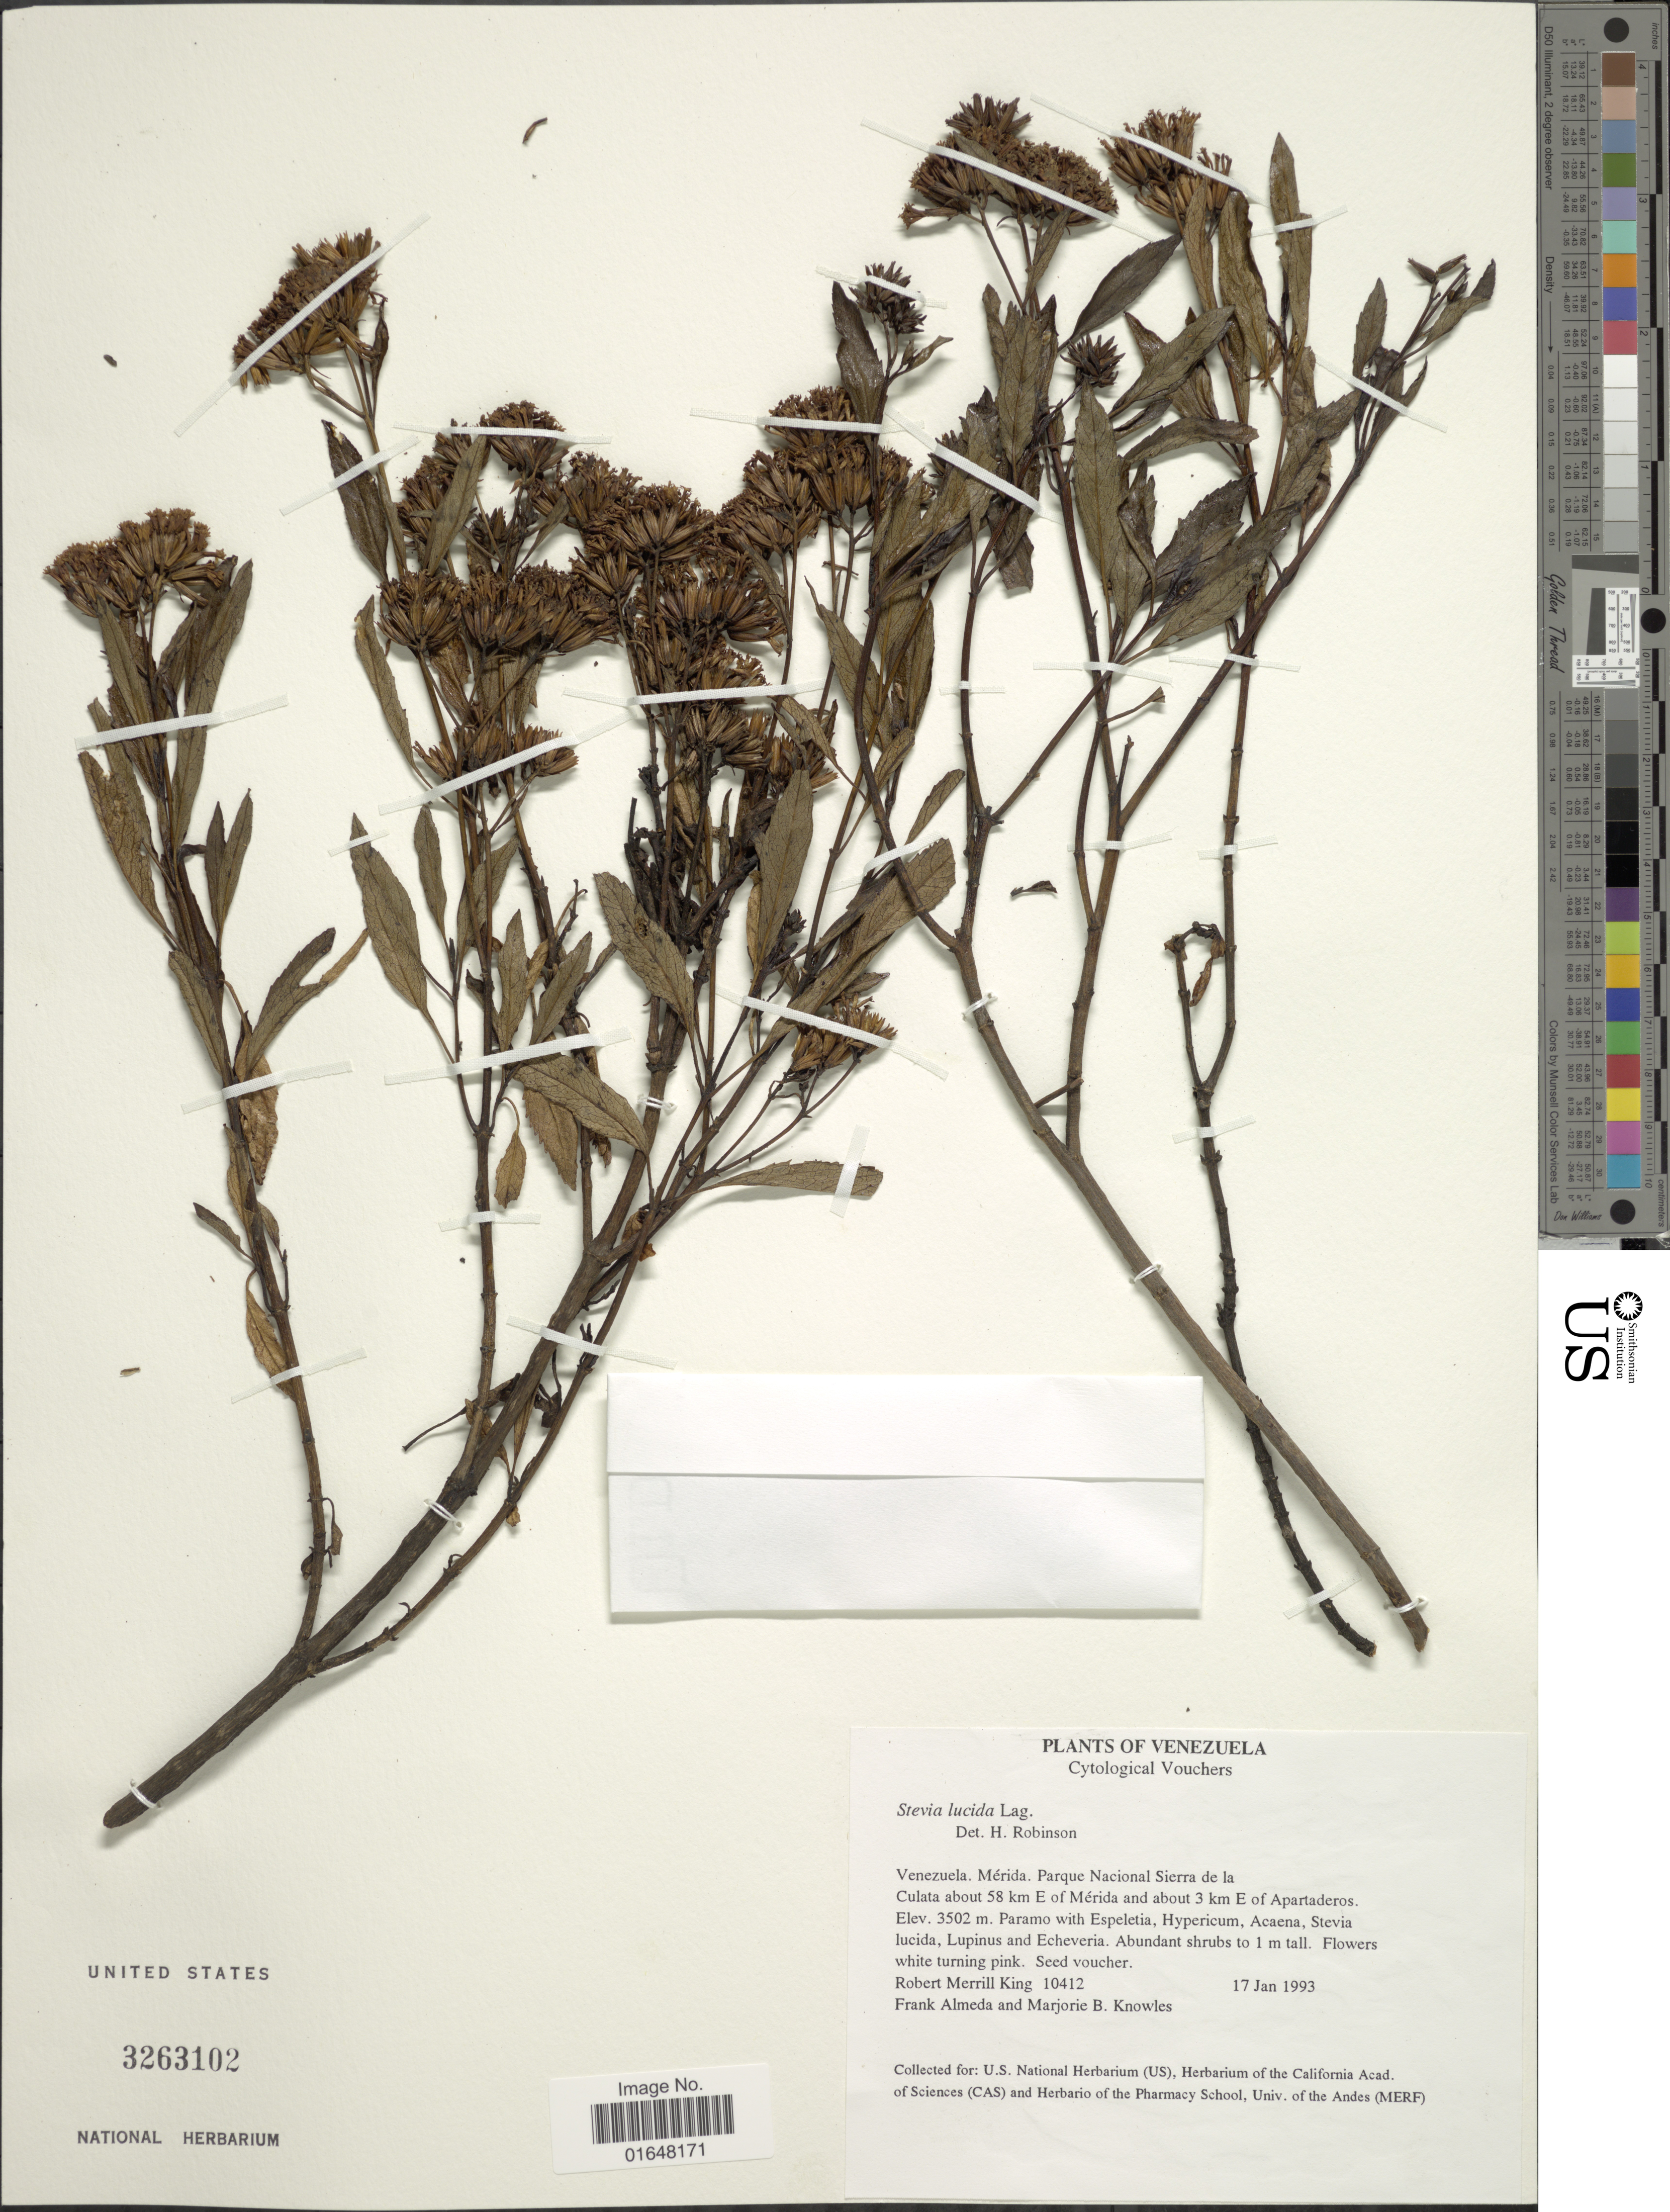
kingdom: Plantae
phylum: Tracheophyta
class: Magnoliopsida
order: Asterales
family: Asteraceae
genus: Stevia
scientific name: Stevia lucida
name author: Lag.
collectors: R. M. King, F. Almeda & M. B. Knowles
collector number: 10412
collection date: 1993-01-17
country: Venezuela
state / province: Mérida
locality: Parque Nacional Sierra de la Culata about 58 km E of Merida and about 3 km E of Apartaderos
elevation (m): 3502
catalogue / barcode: US 3263102